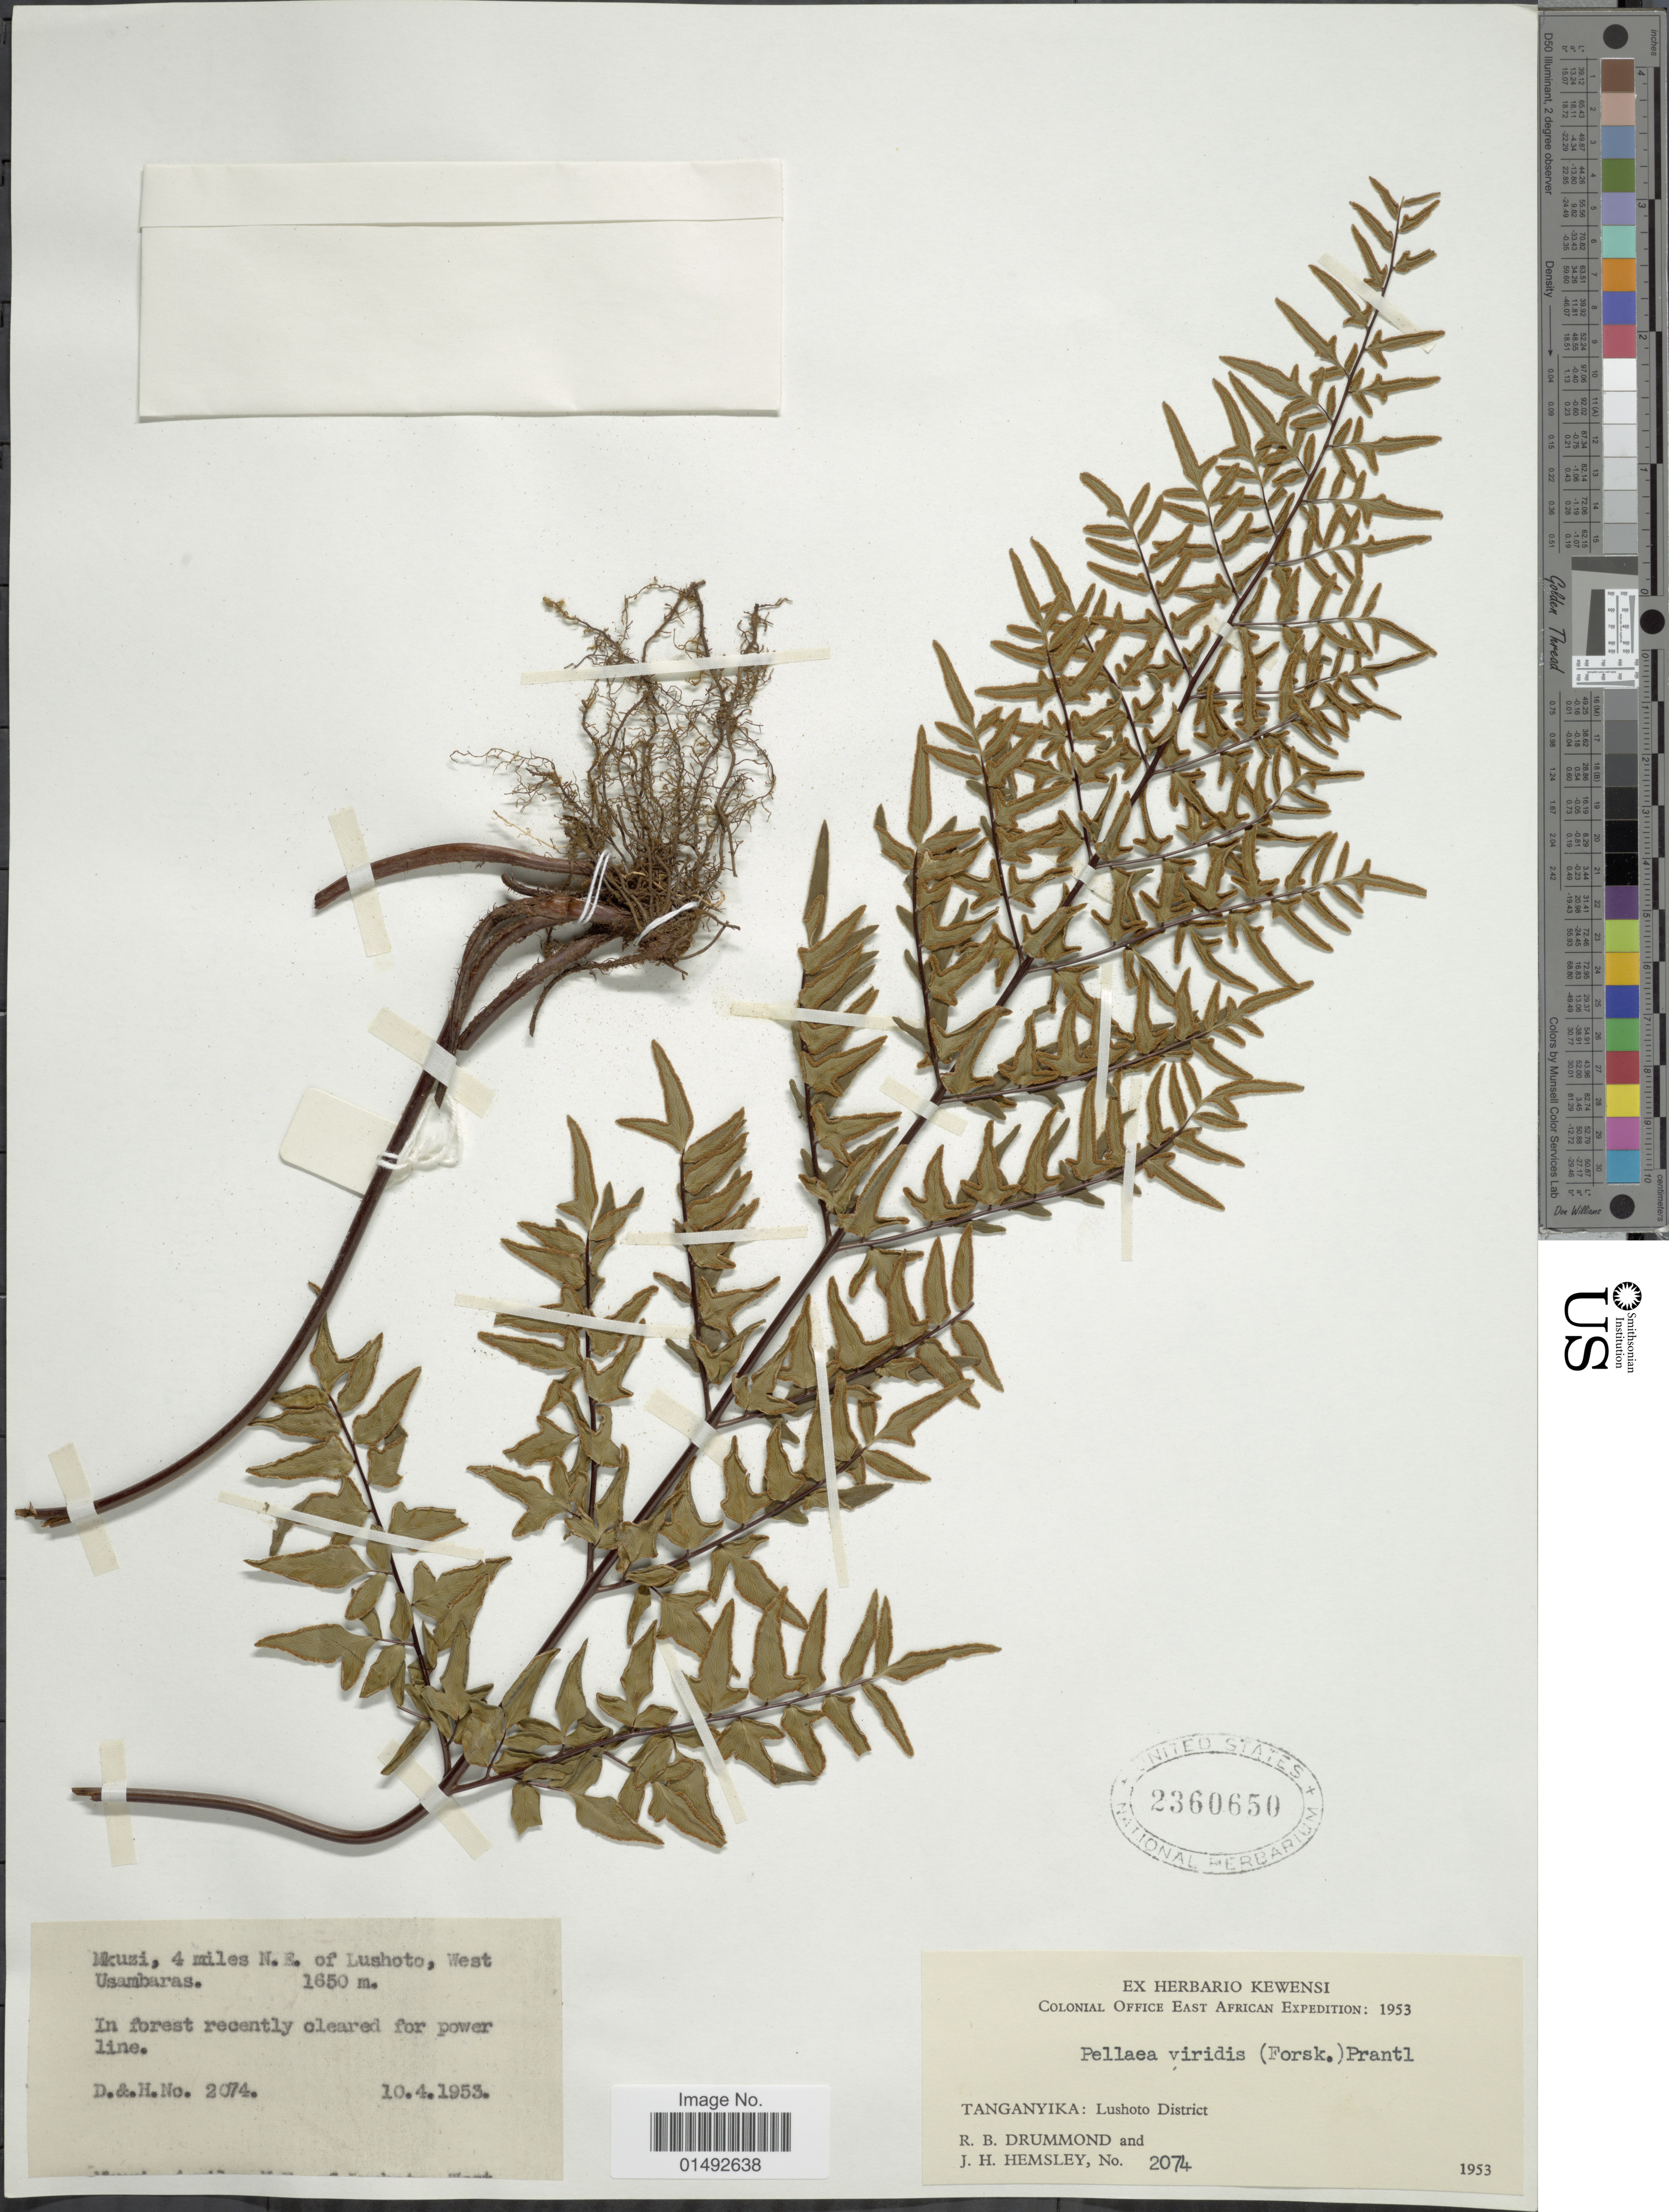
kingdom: Plantae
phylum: Tracheophyta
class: Polypodiopsida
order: Polypodiales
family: Pteridaceae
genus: Pellaea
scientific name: Pellaea viridis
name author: (Forssk.) Prantl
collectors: R. Drummond & J. H. Hemsley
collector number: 2074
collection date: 1953-04-10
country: Tanzania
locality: Mkuzi, 4 miles N.E. of Lushoto, West Usambaras, Tangayika: Lushoto District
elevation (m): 1650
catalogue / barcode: US 2360650